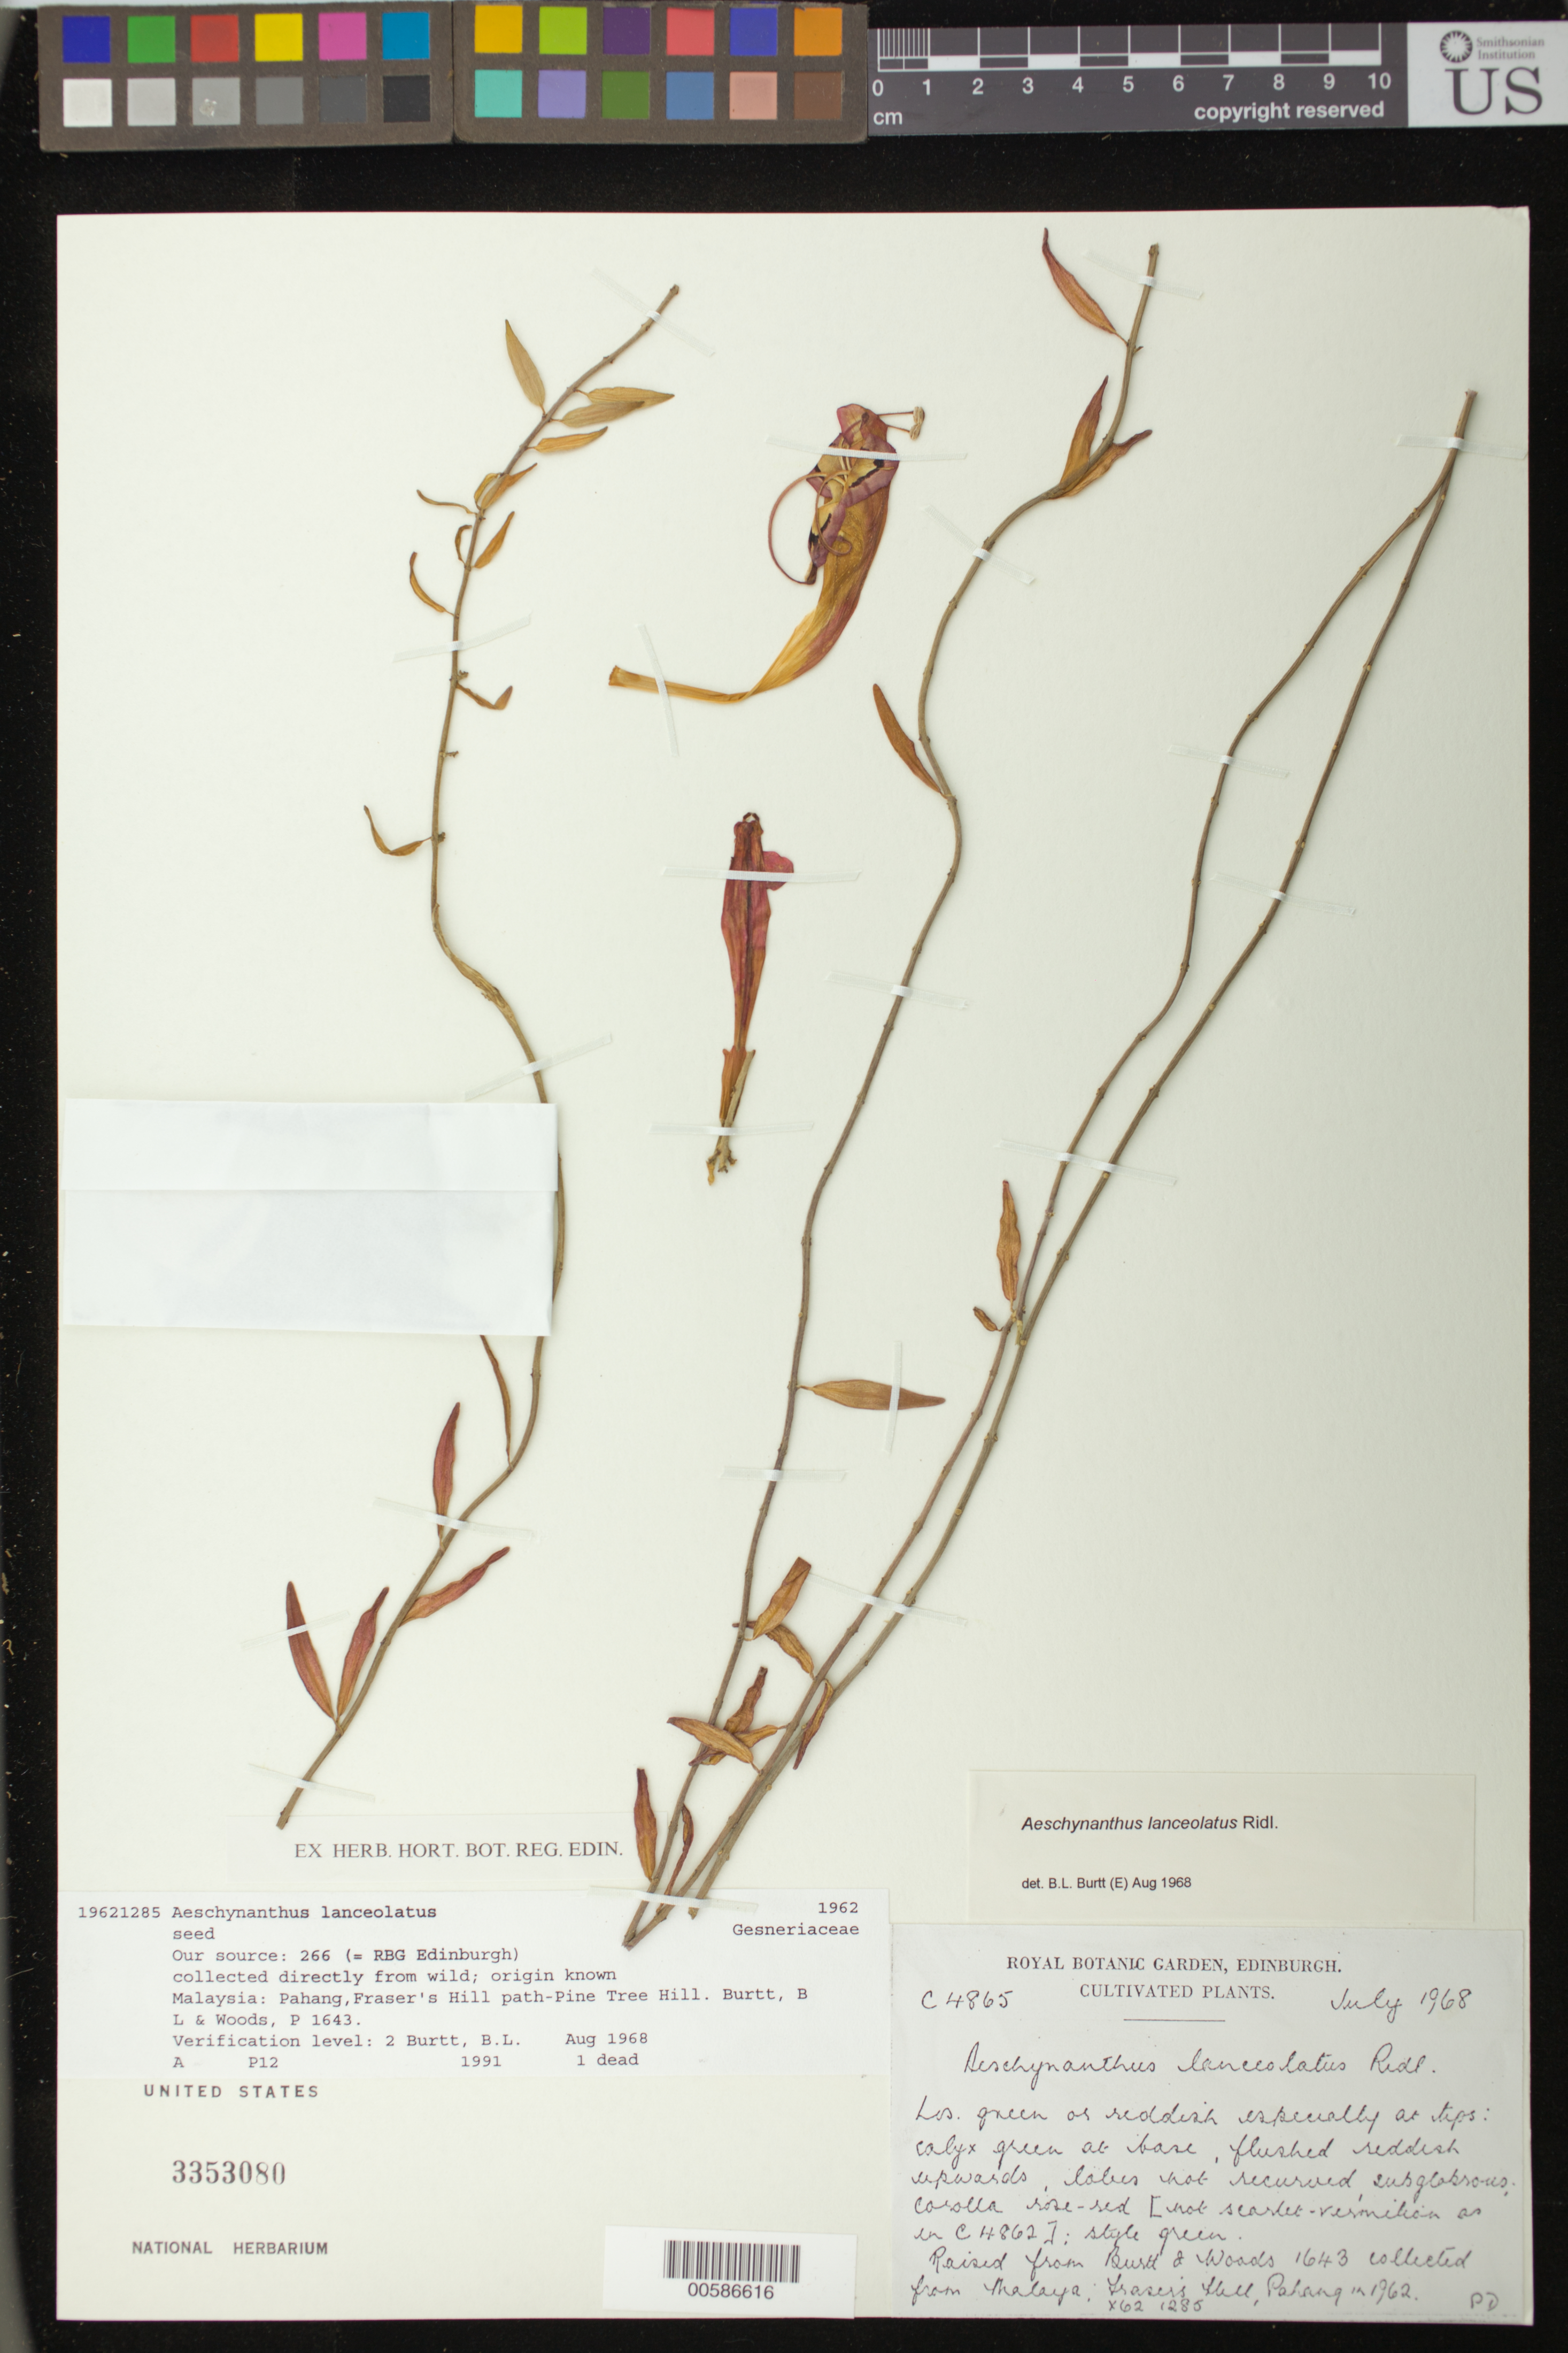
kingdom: Plantae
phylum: Tracheophyta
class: Magnoliopsida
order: Lamiales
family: Gesneriaceae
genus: Aeschynanthus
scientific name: Aeschynanthus lanceolatus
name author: Ridl.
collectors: RBG Edinburgh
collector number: C. 4865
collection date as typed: Jul 1968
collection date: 1968-07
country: United Kingdom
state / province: Scotland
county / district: Edinburgh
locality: U.K., Scotland, Edinburgh, cultivated at the RBG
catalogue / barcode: US 3353080